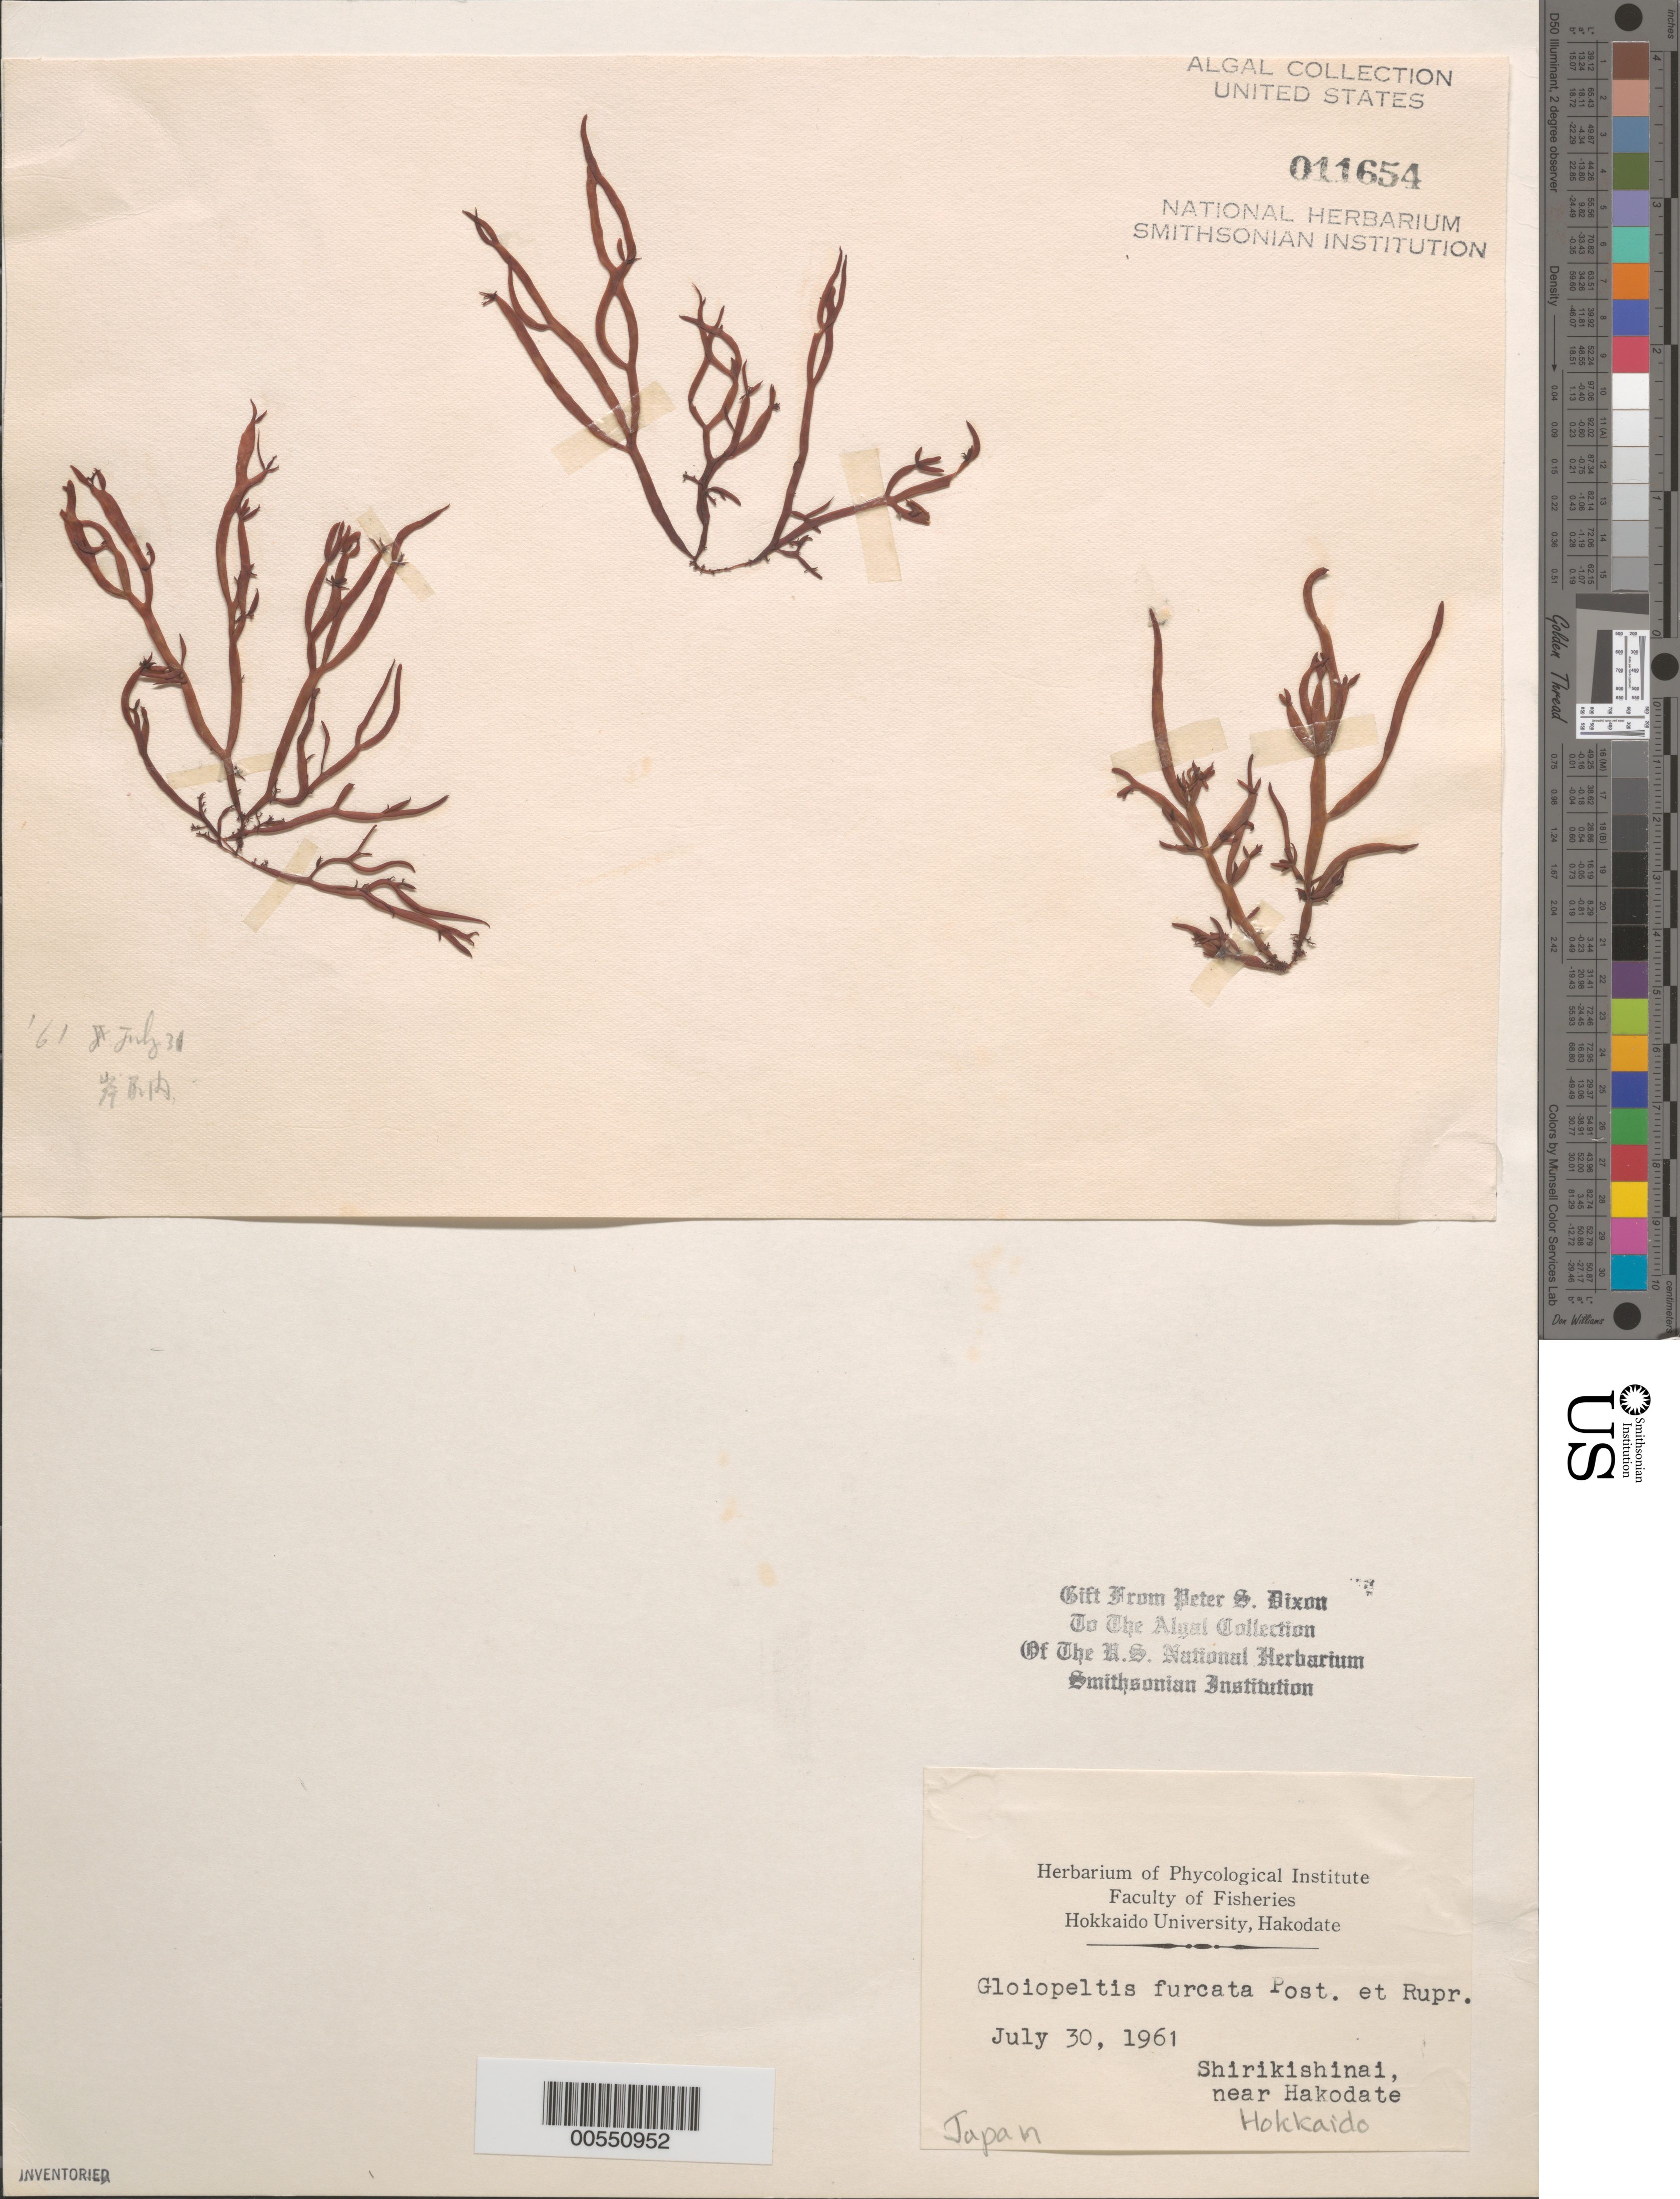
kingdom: Plantae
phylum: Rhodophyta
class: Florideophyceae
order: Gigartinales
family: Endocladiaceae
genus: Gloiopeltis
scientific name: Gloiopeltis furcata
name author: (Postels & Rupr.) J. Agardh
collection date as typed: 30 Jul 1961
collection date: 1961-07-30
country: Japan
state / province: Hokkaido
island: Hokkaido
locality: Shirikishinai, near Hakodate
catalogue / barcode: US 11654